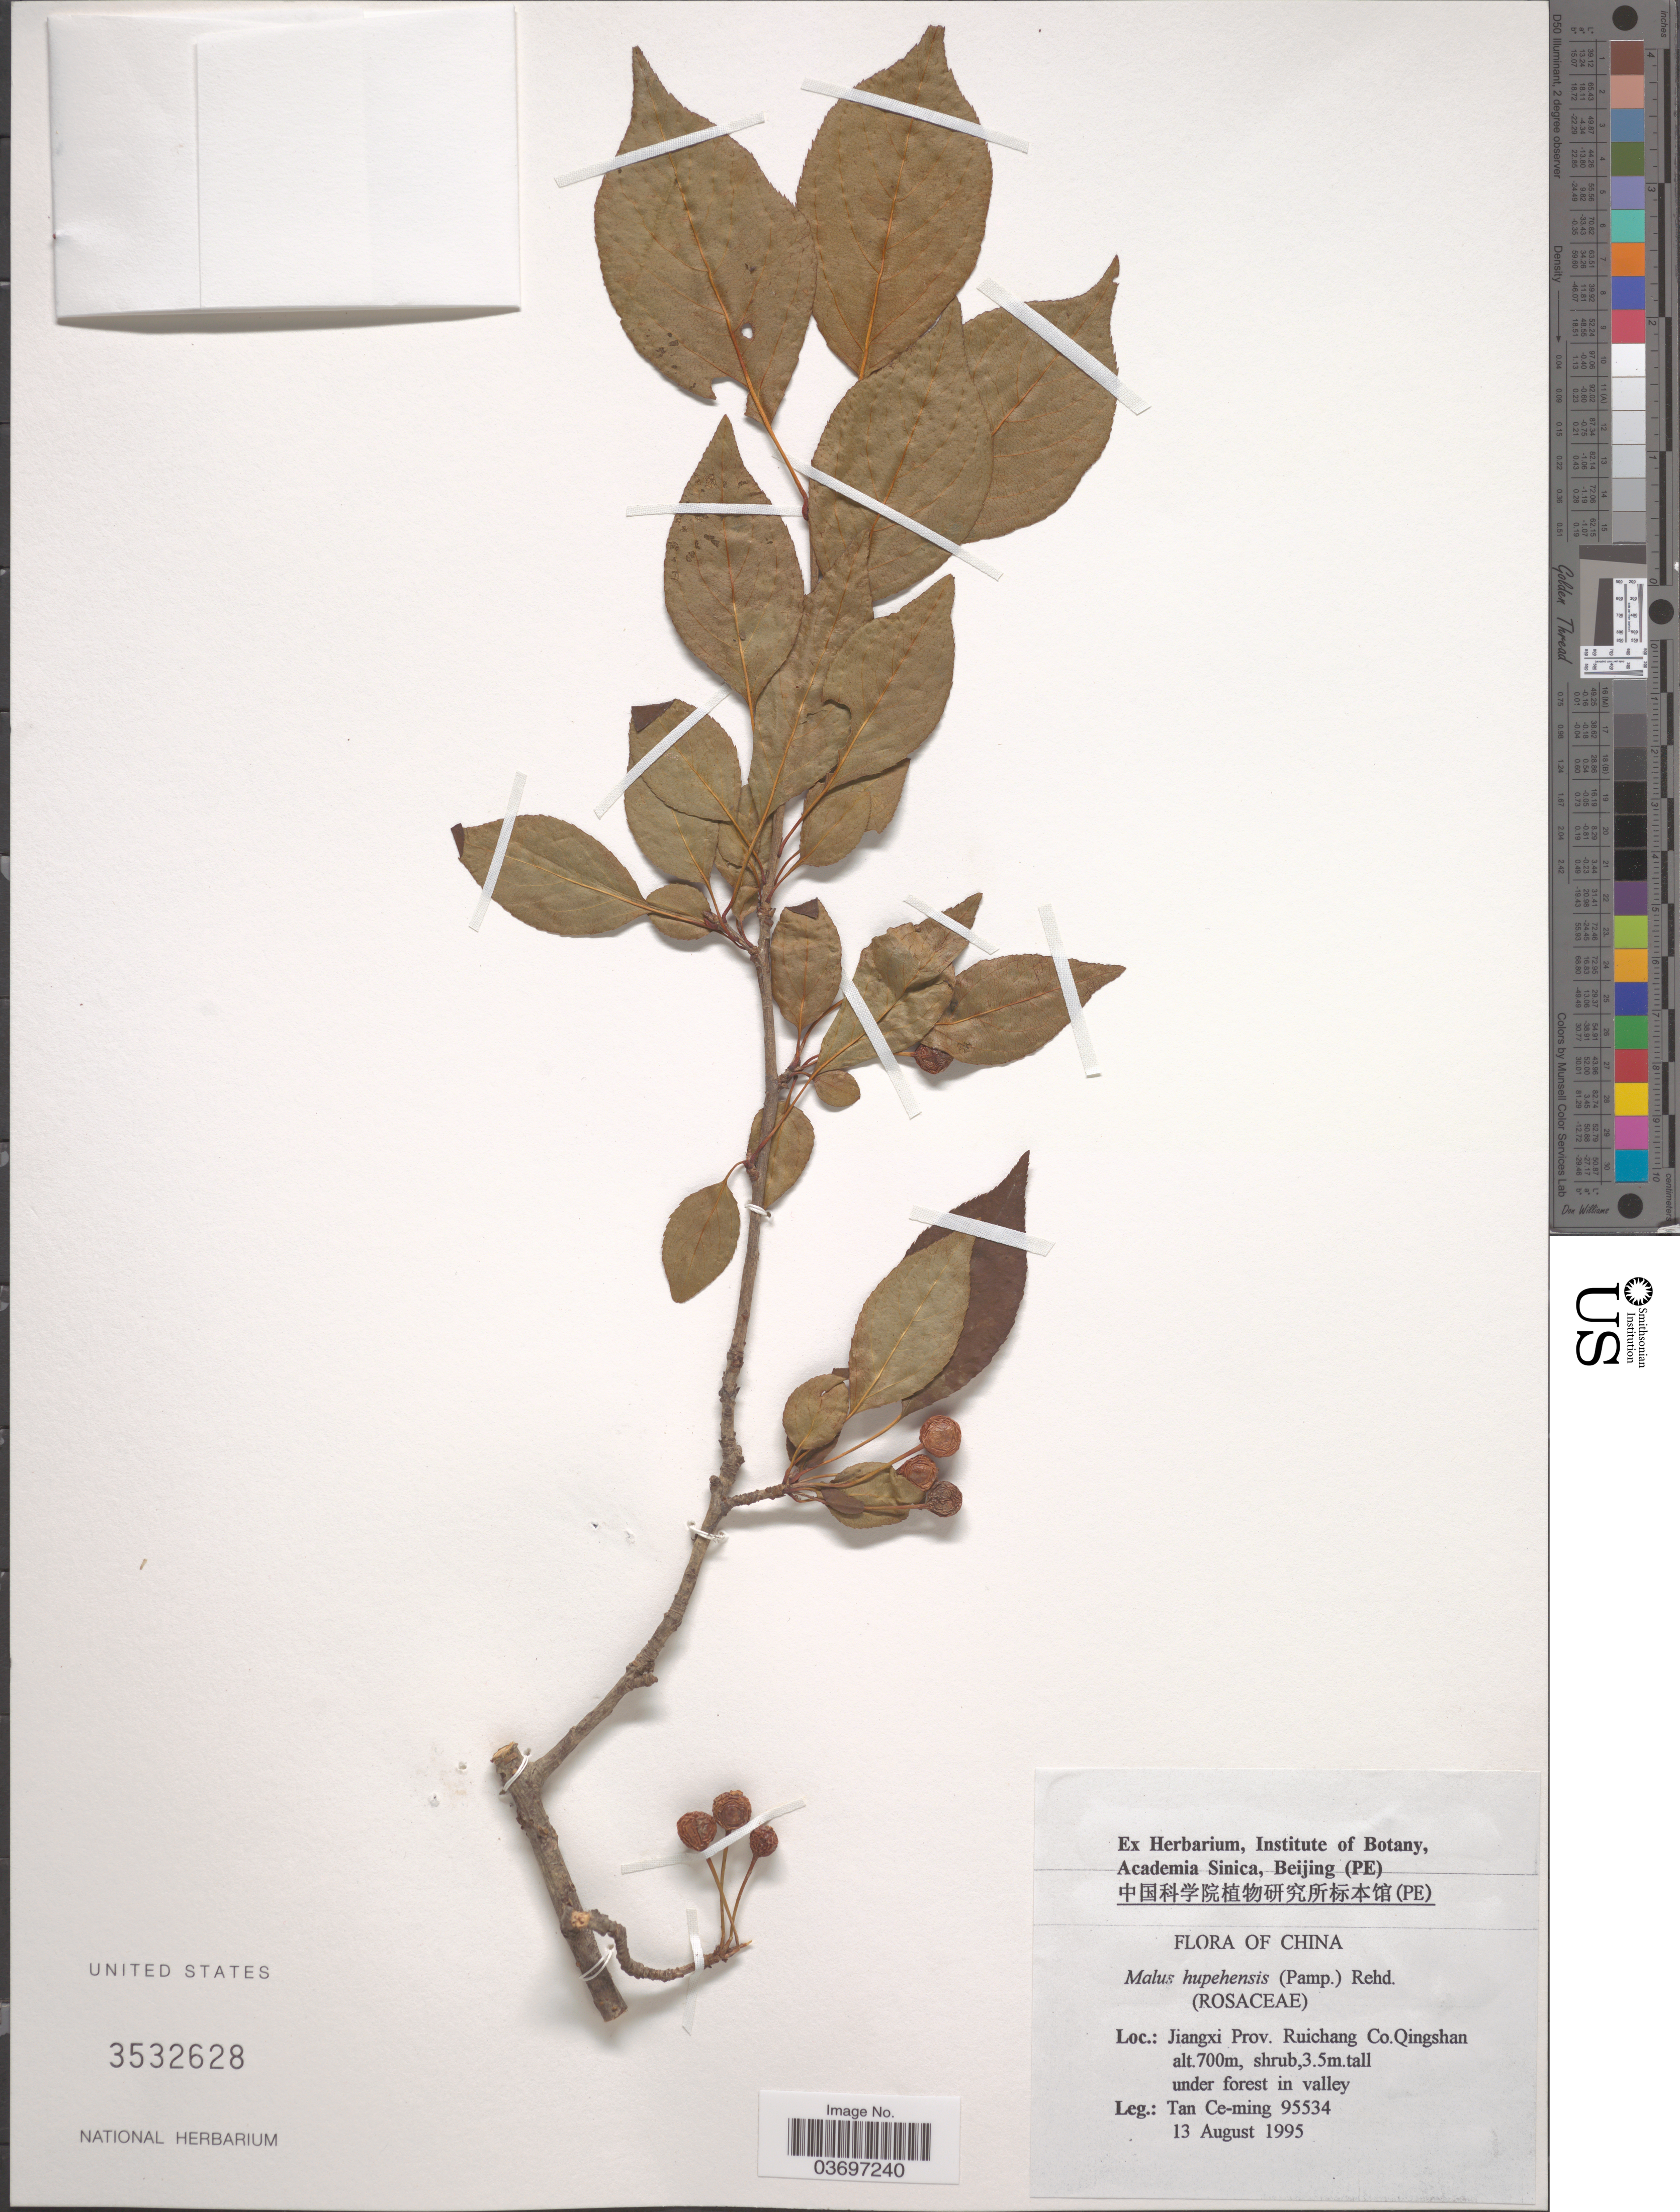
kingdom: Plantae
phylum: Tracheophyta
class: Magnoliopsida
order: Rosales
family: Rosaceae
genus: Malus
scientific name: Malus hupehensis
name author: (Pamp.) Rehder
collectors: T. Ce-ming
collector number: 95534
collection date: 1995-08-13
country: China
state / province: Jiangxi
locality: Ruichang Co. Qingshan.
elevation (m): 700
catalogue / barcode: US 3532628